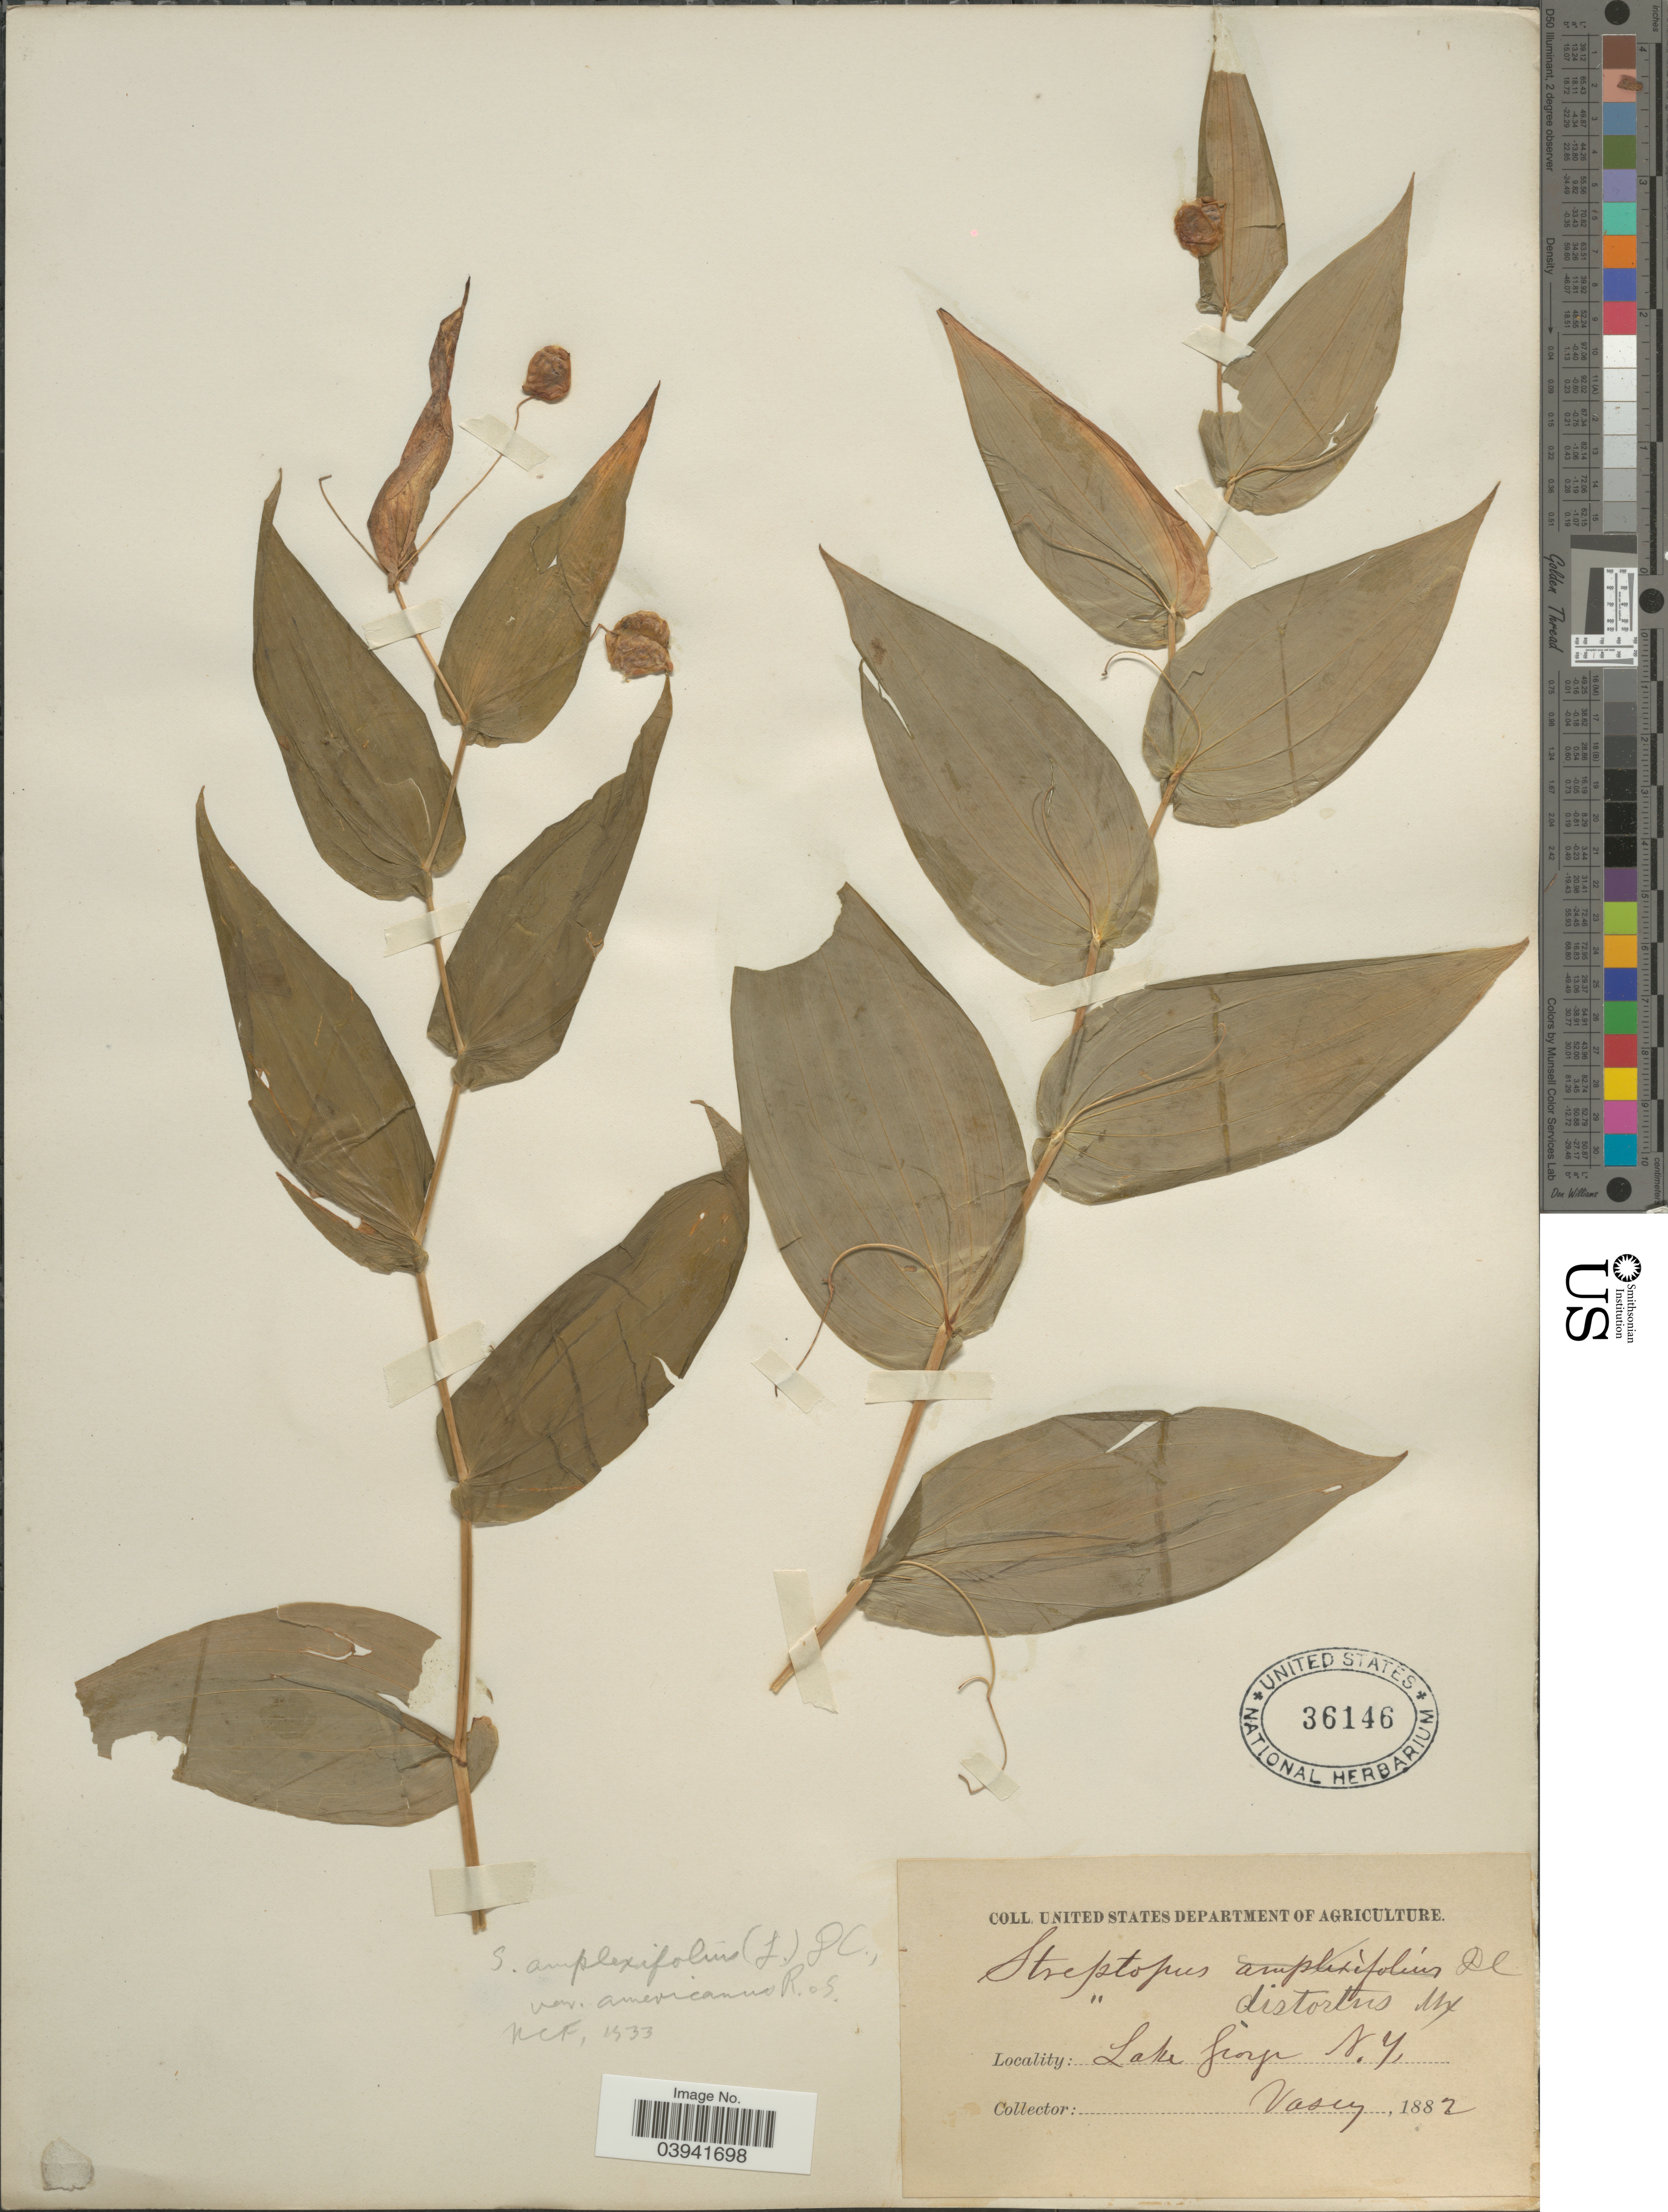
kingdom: Plantae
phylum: Tracheophyta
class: Liliopsida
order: Liliales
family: Liliaceae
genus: Streptopus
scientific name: Streptopus amplexifolius var. americanus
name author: Schult. & Schult. f.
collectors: Vasey, --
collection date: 1882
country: United States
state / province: New York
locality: Lake George.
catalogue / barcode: US 36146